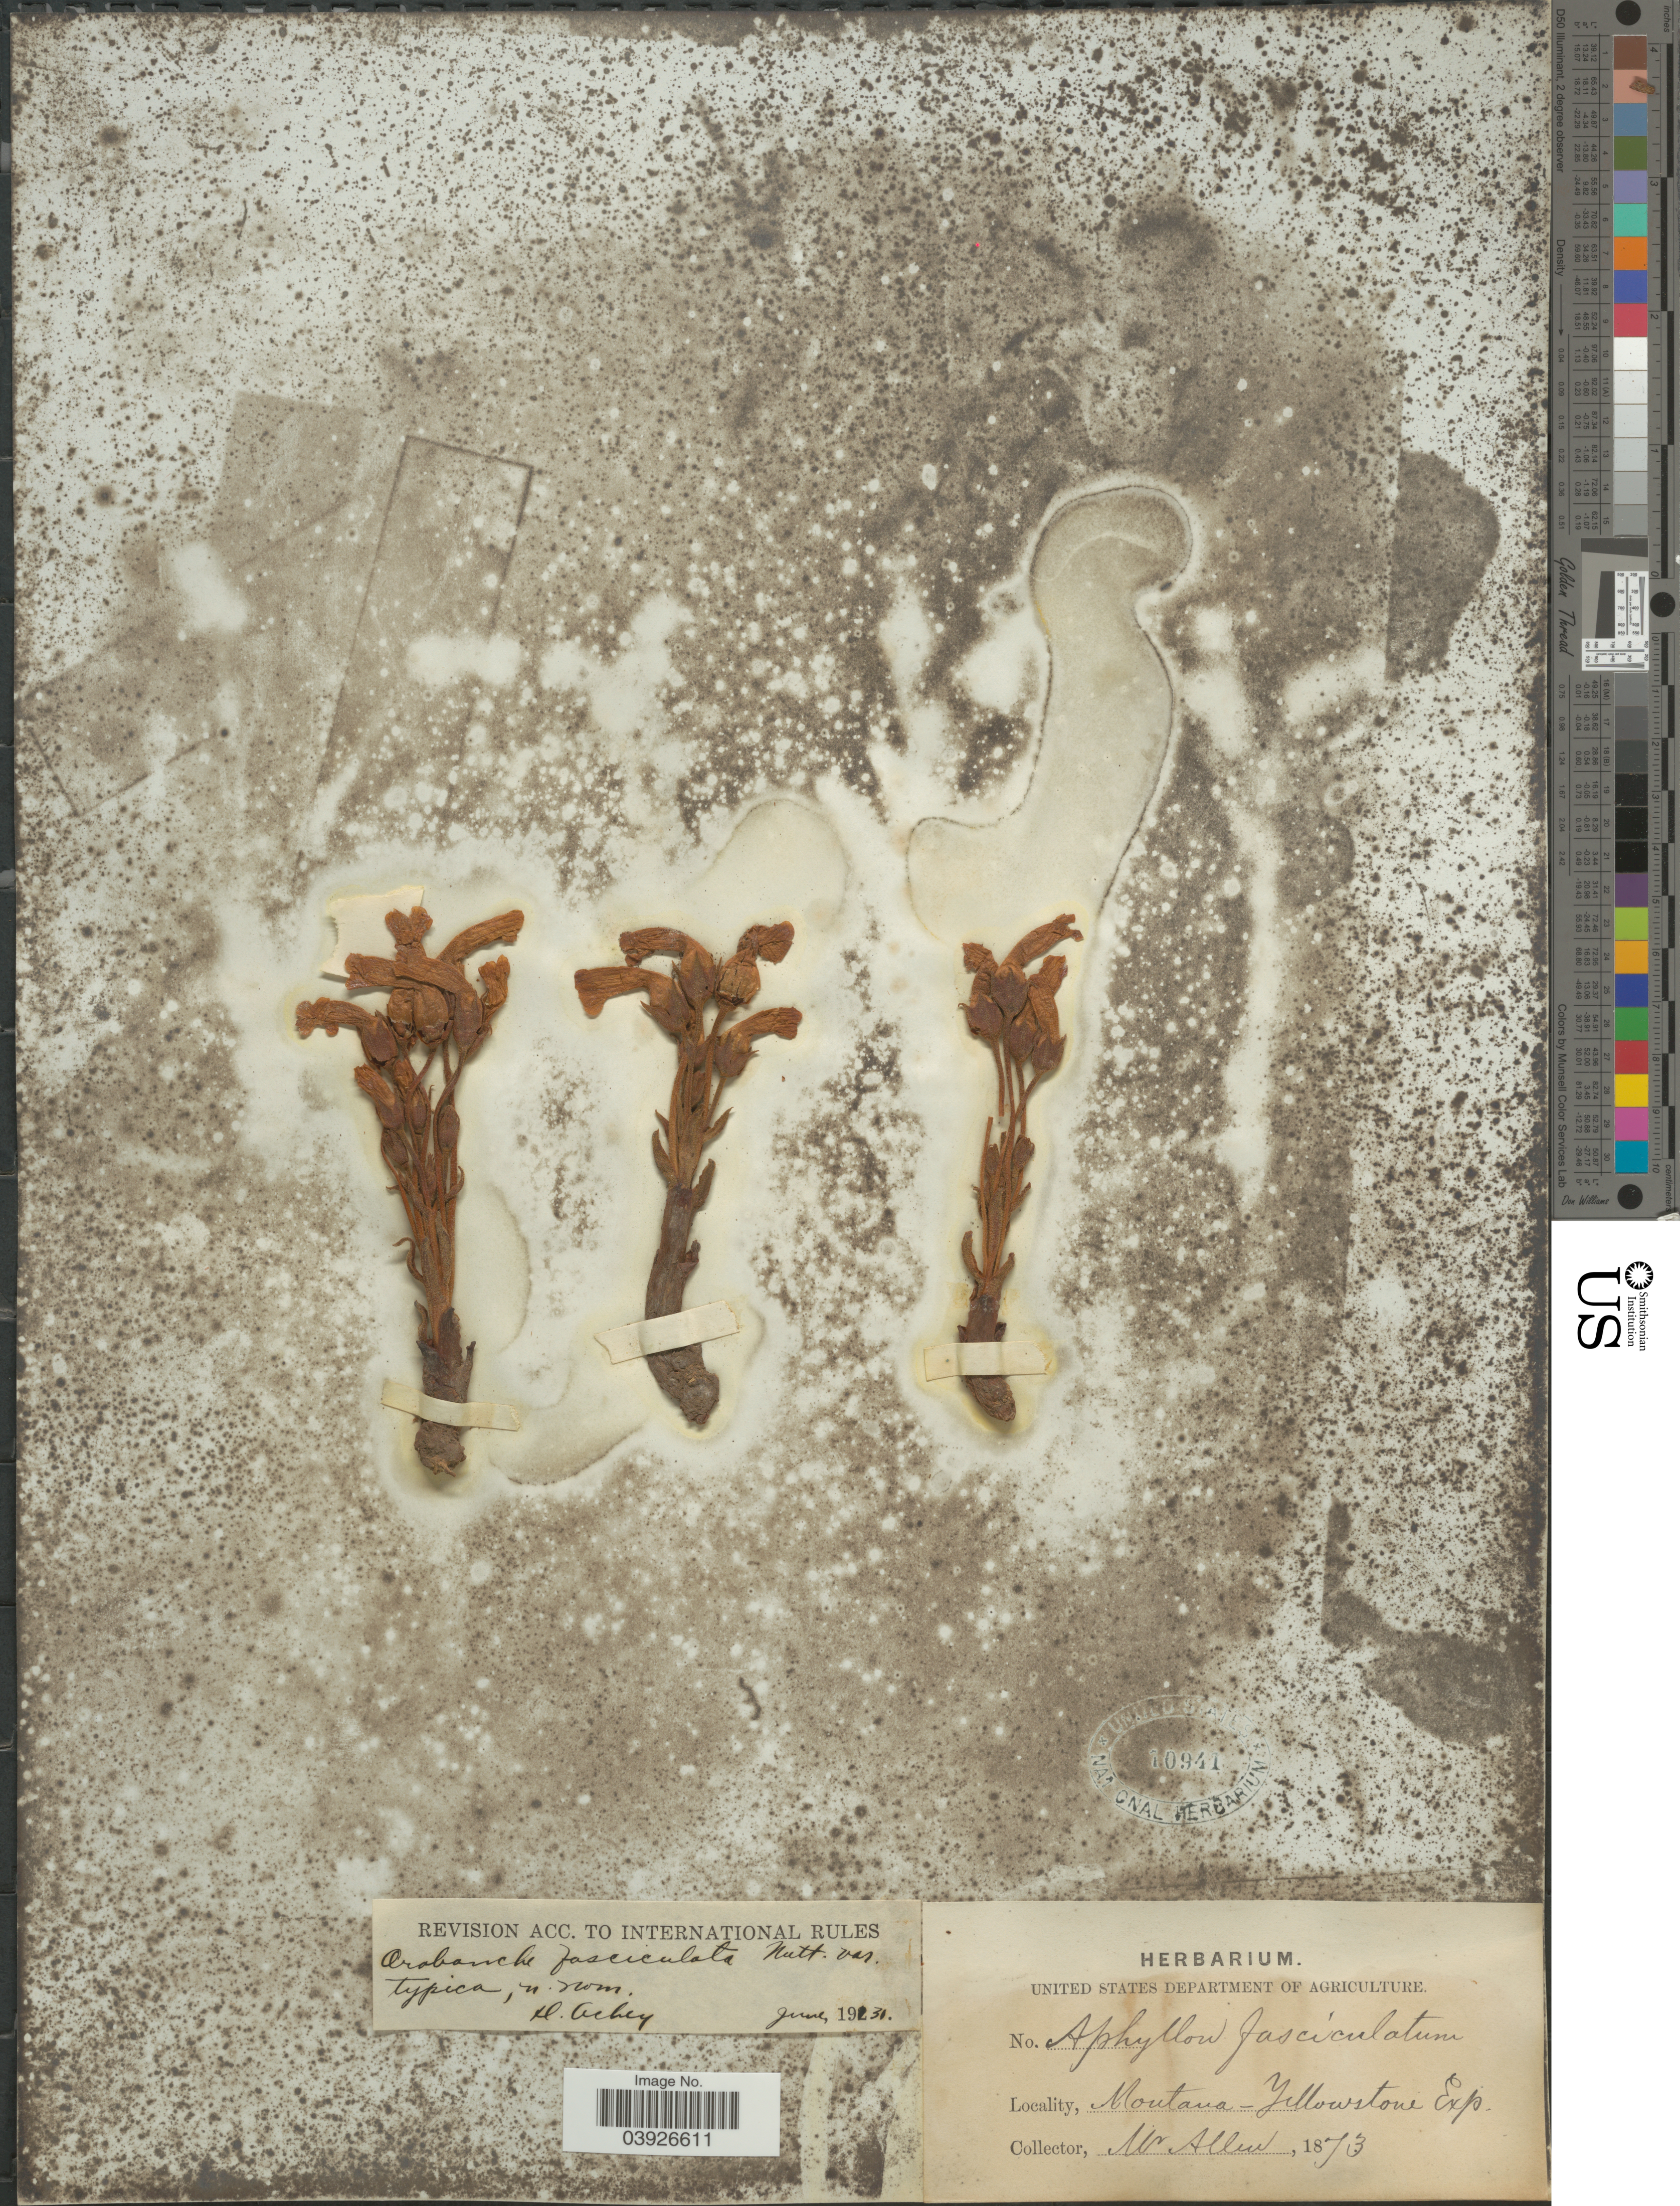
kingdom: Plantae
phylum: Tracheophyta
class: Magnoliopsida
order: Lamiales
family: Orobanchaceae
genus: Aphyllon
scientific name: Aphyllon fasciculatum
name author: (Nutt.) Torr. & A. Gray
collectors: Mr. Allen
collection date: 1873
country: United States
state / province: Montana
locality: Yellowstone Exp.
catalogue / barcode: US 10941